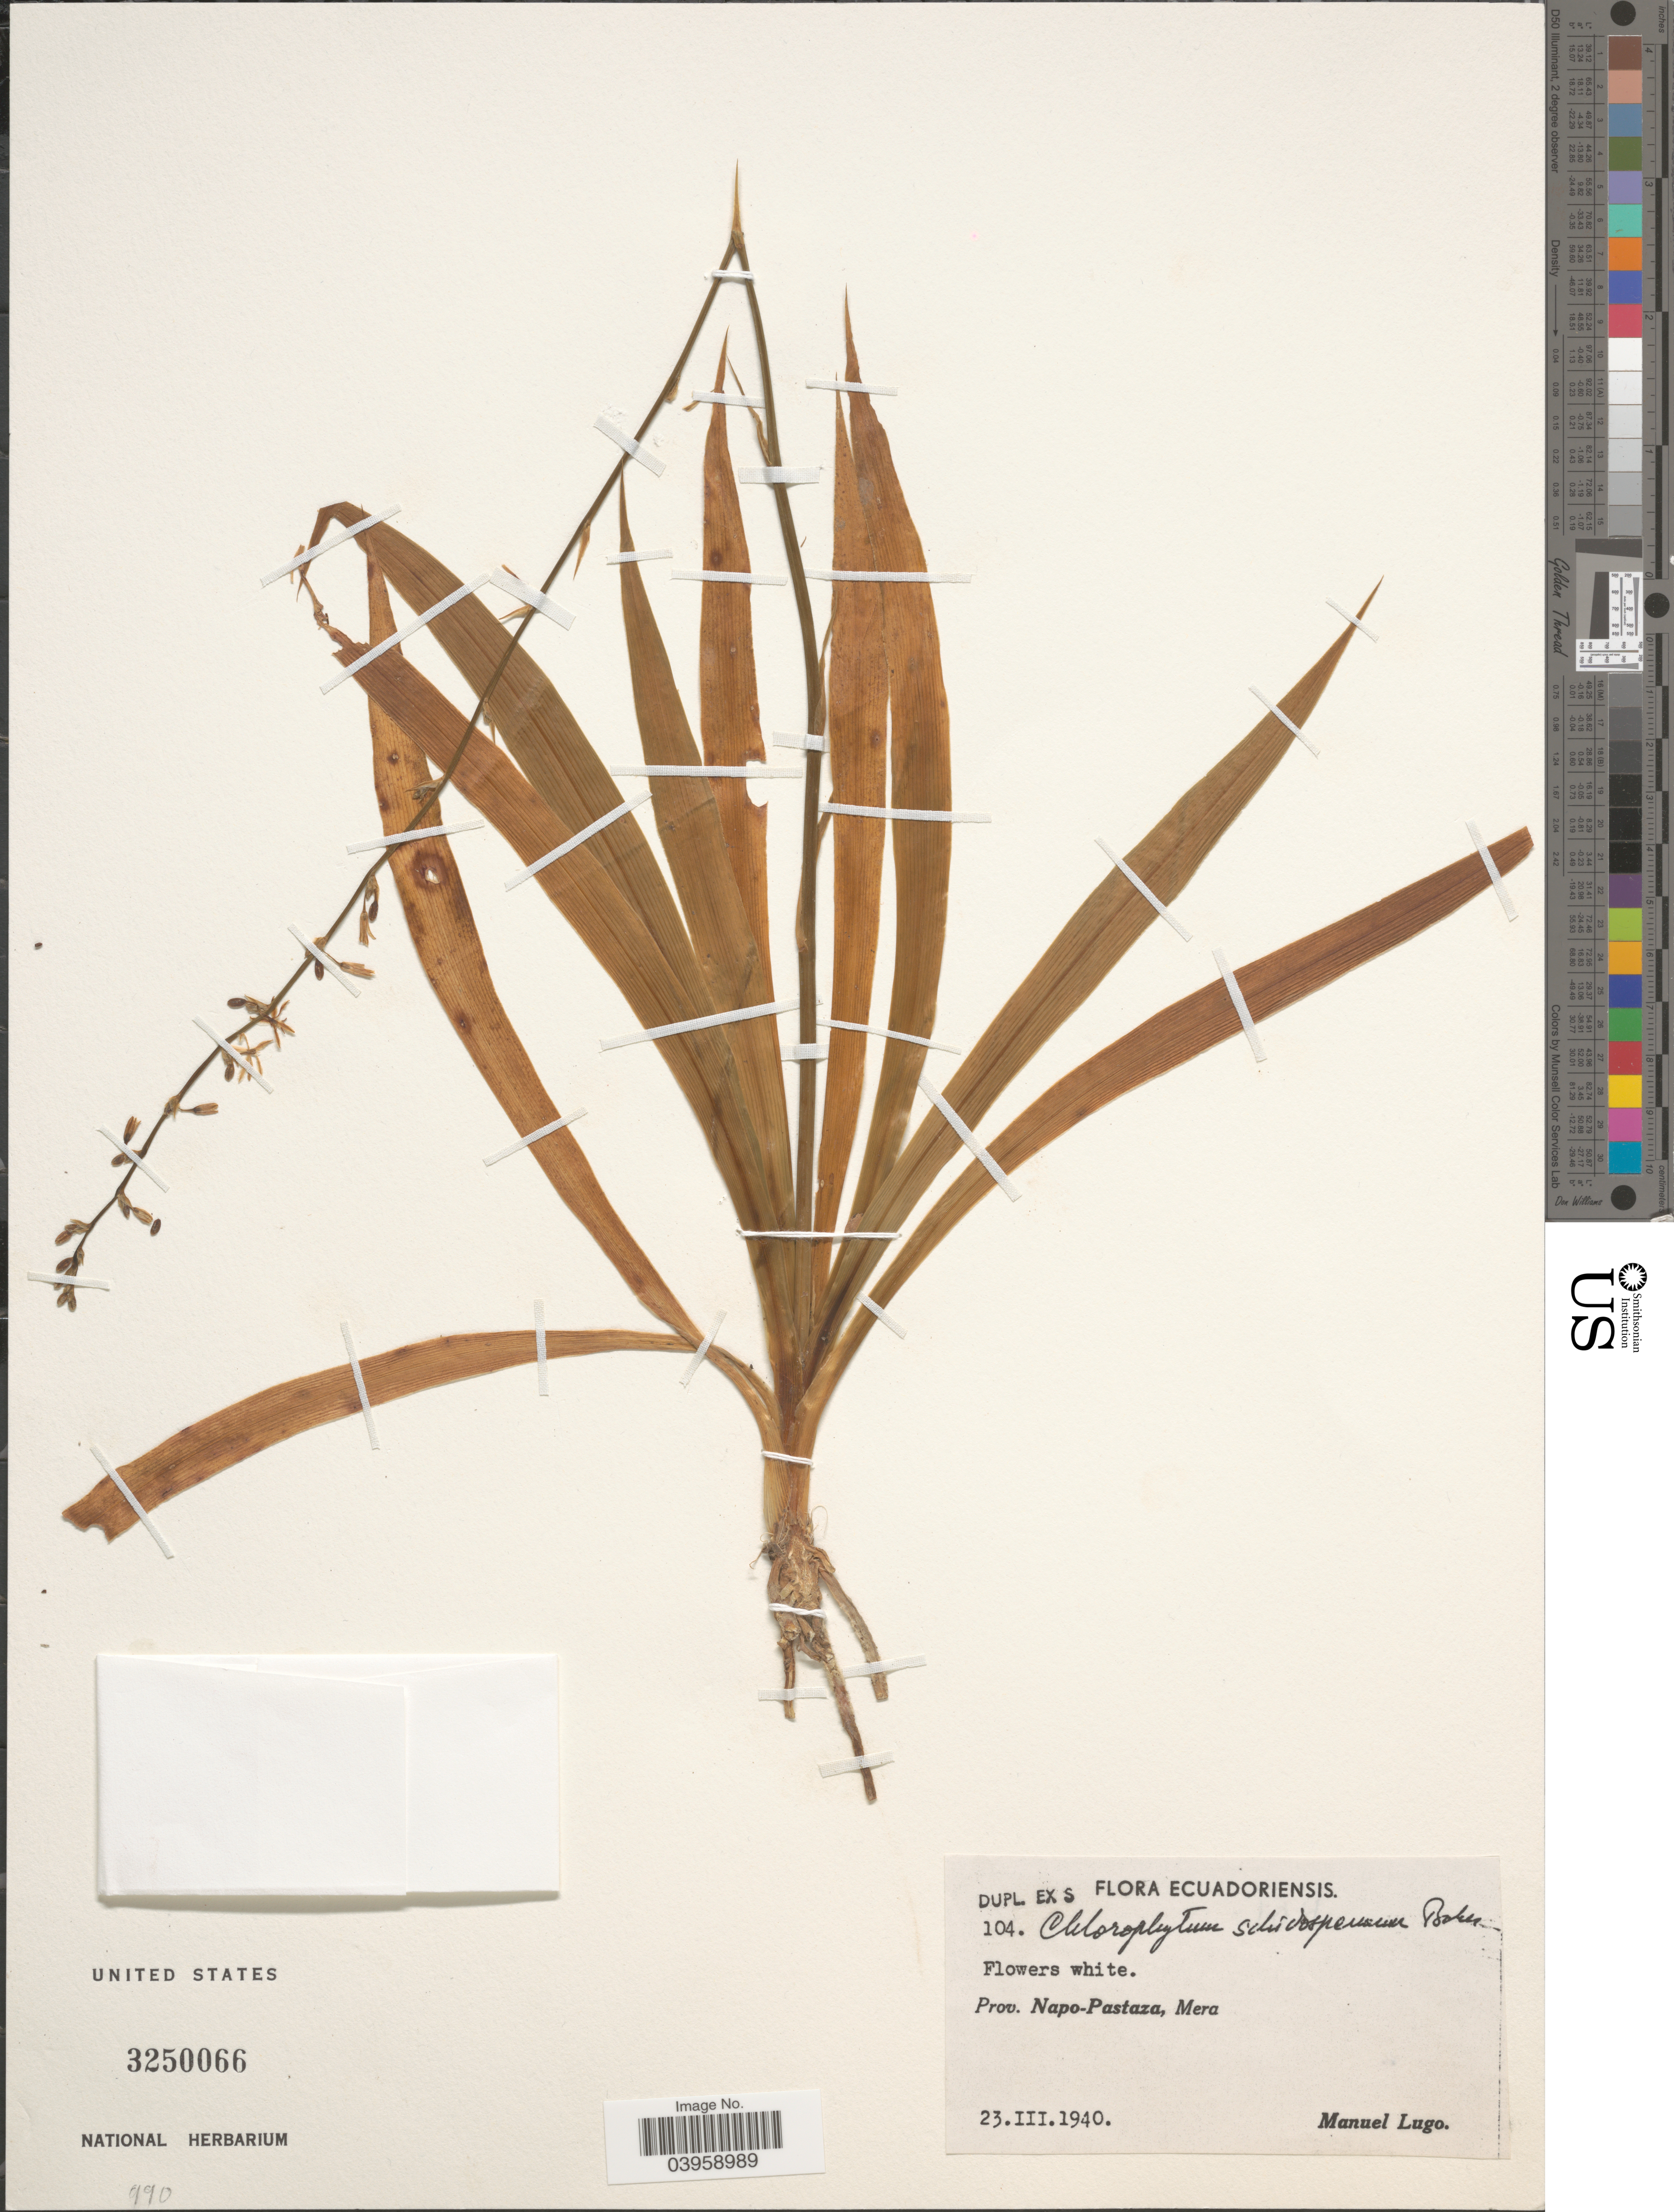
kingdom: Plantae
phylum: Tracheophyta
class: Liliopsida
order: Asparagales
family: Asparagaceae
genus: Chlorophytum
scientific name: Chlorophytum schidospermum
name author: Baker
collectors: M. Lugo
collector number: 104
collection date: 1940-03-23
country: Ecuador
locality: Prov. Napo-Pastaza, Mera.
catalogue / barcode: US 3250066